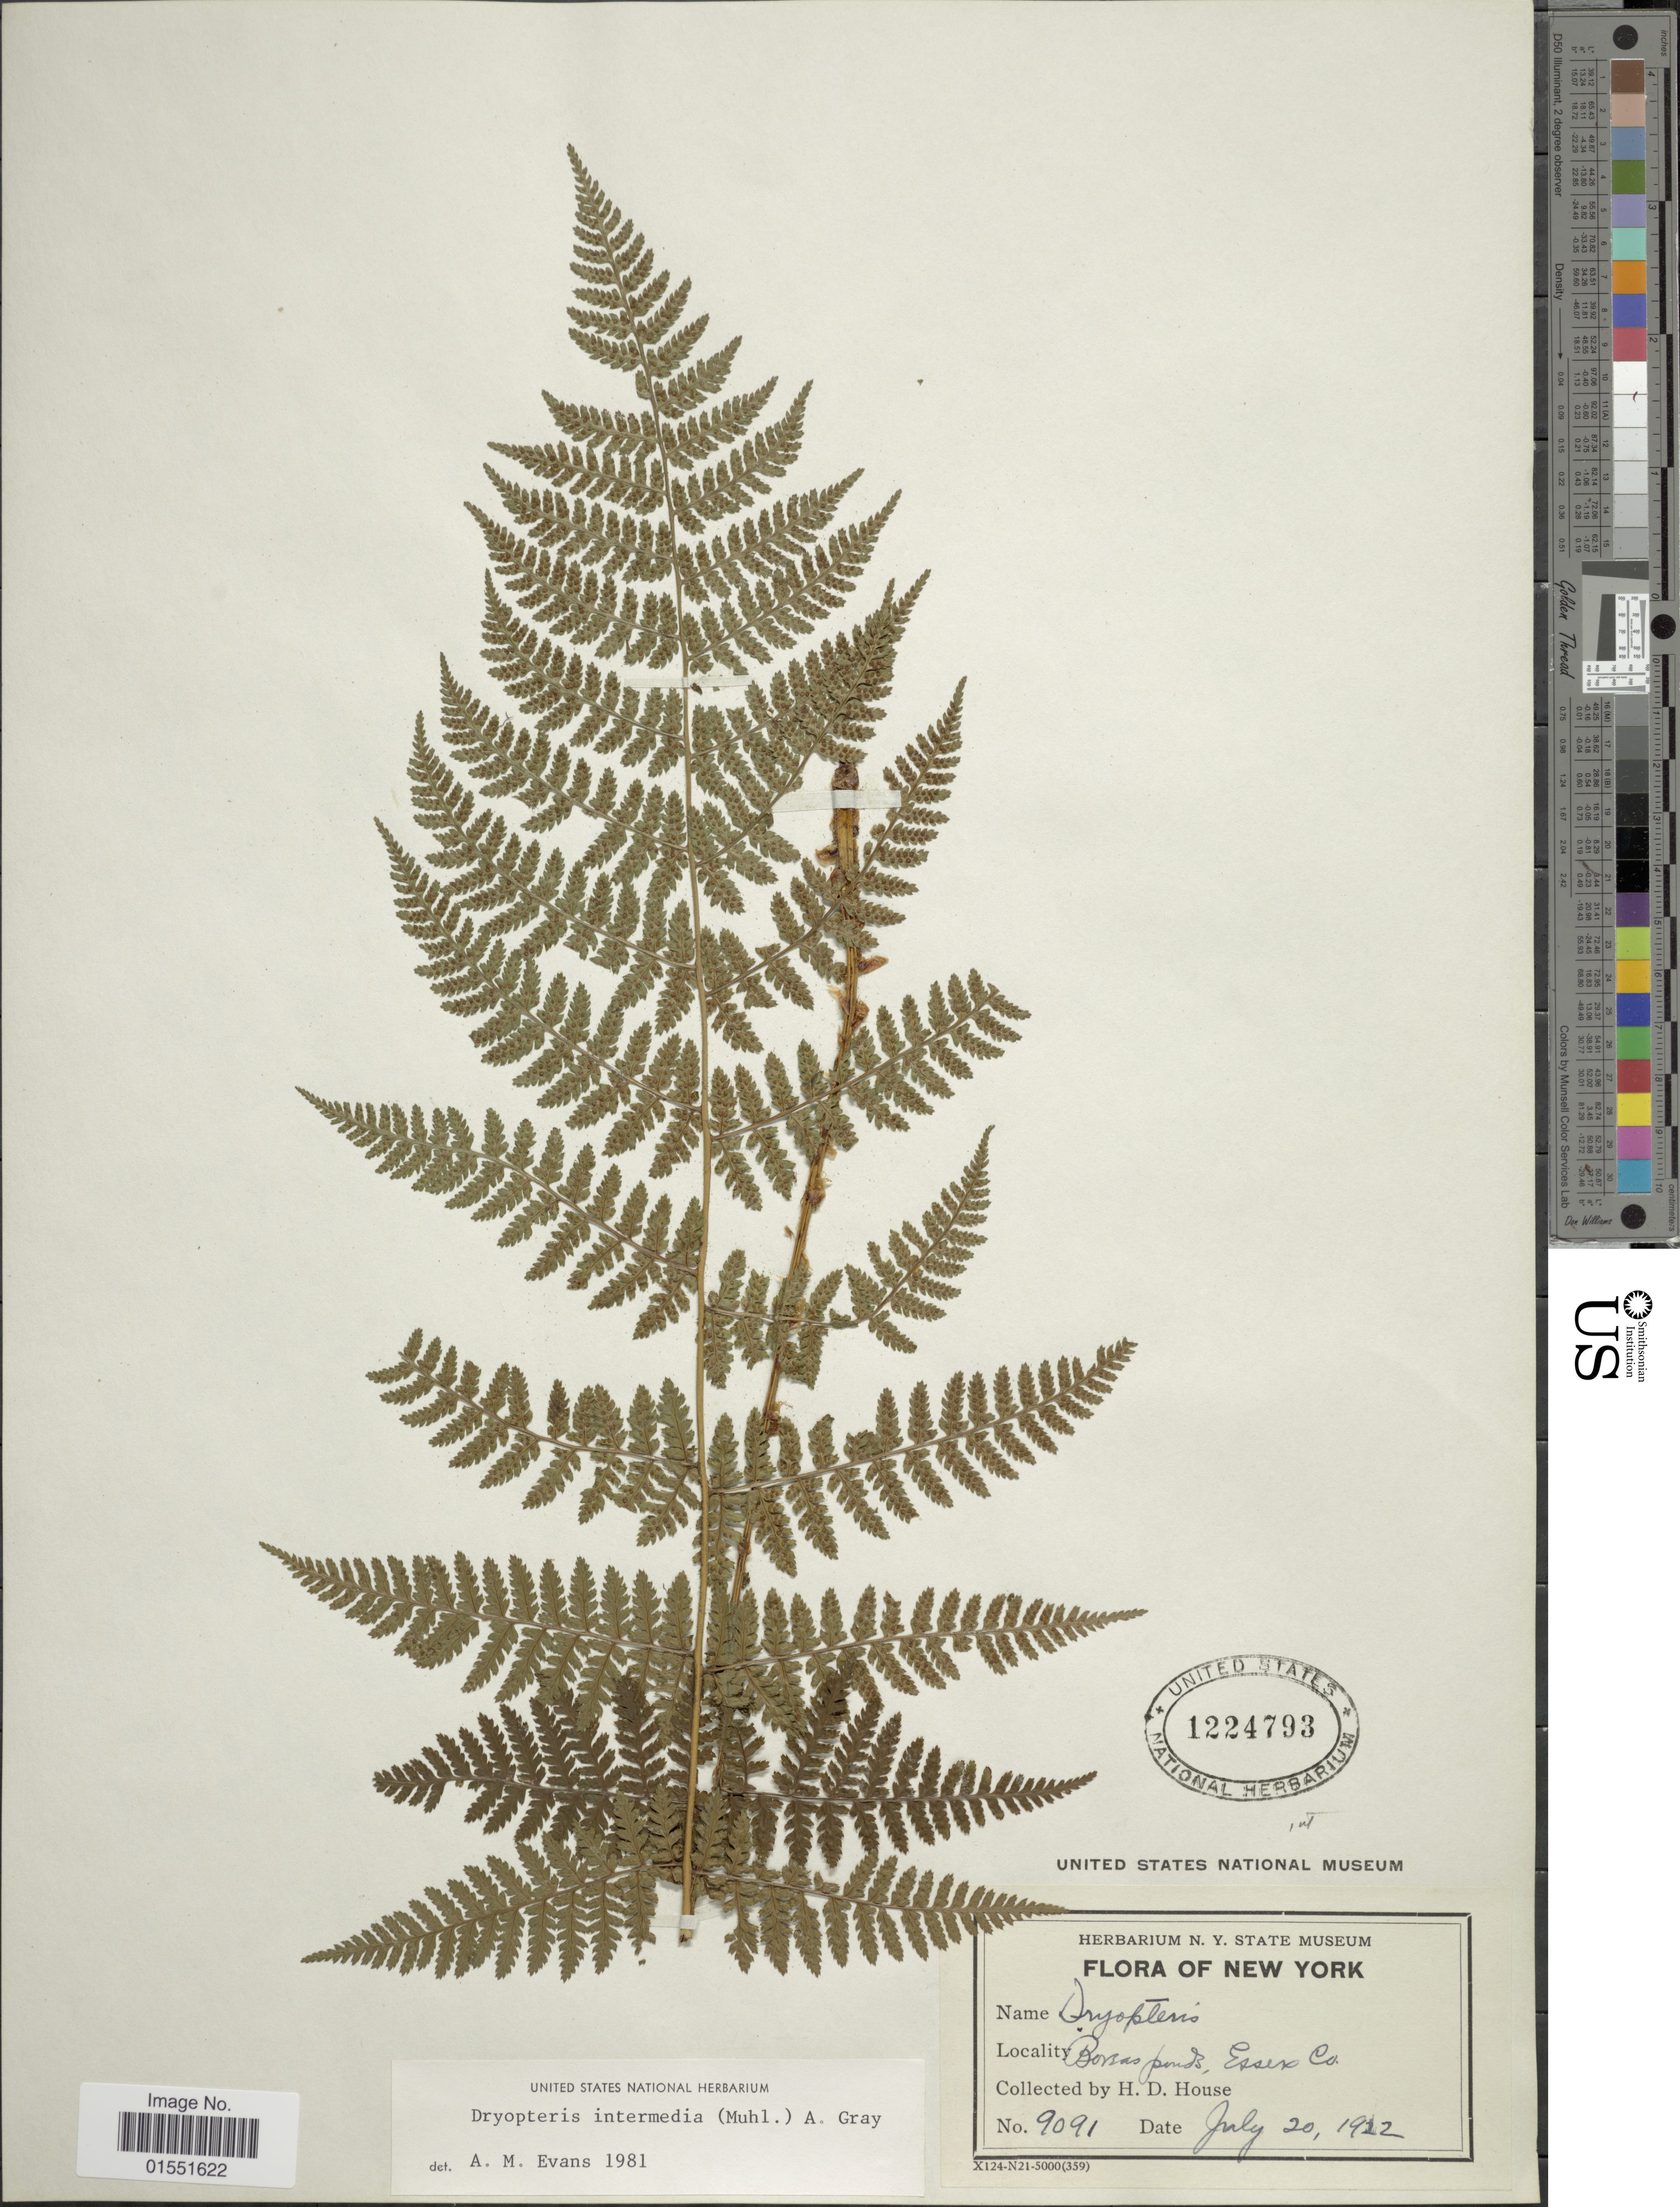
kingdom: Plantae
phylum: Tracheophyta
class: Polypodiopsida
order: Polypodiales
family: Dryopteridaceae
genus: Dryopteris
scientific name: Dryopteris intermedia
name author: (Muhl.) A. Gray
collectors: H. D. House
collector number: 9091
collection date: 1922-07-20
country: United States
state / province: New York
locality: Borsas ponds, Essex Co.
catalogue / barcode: US 1224793